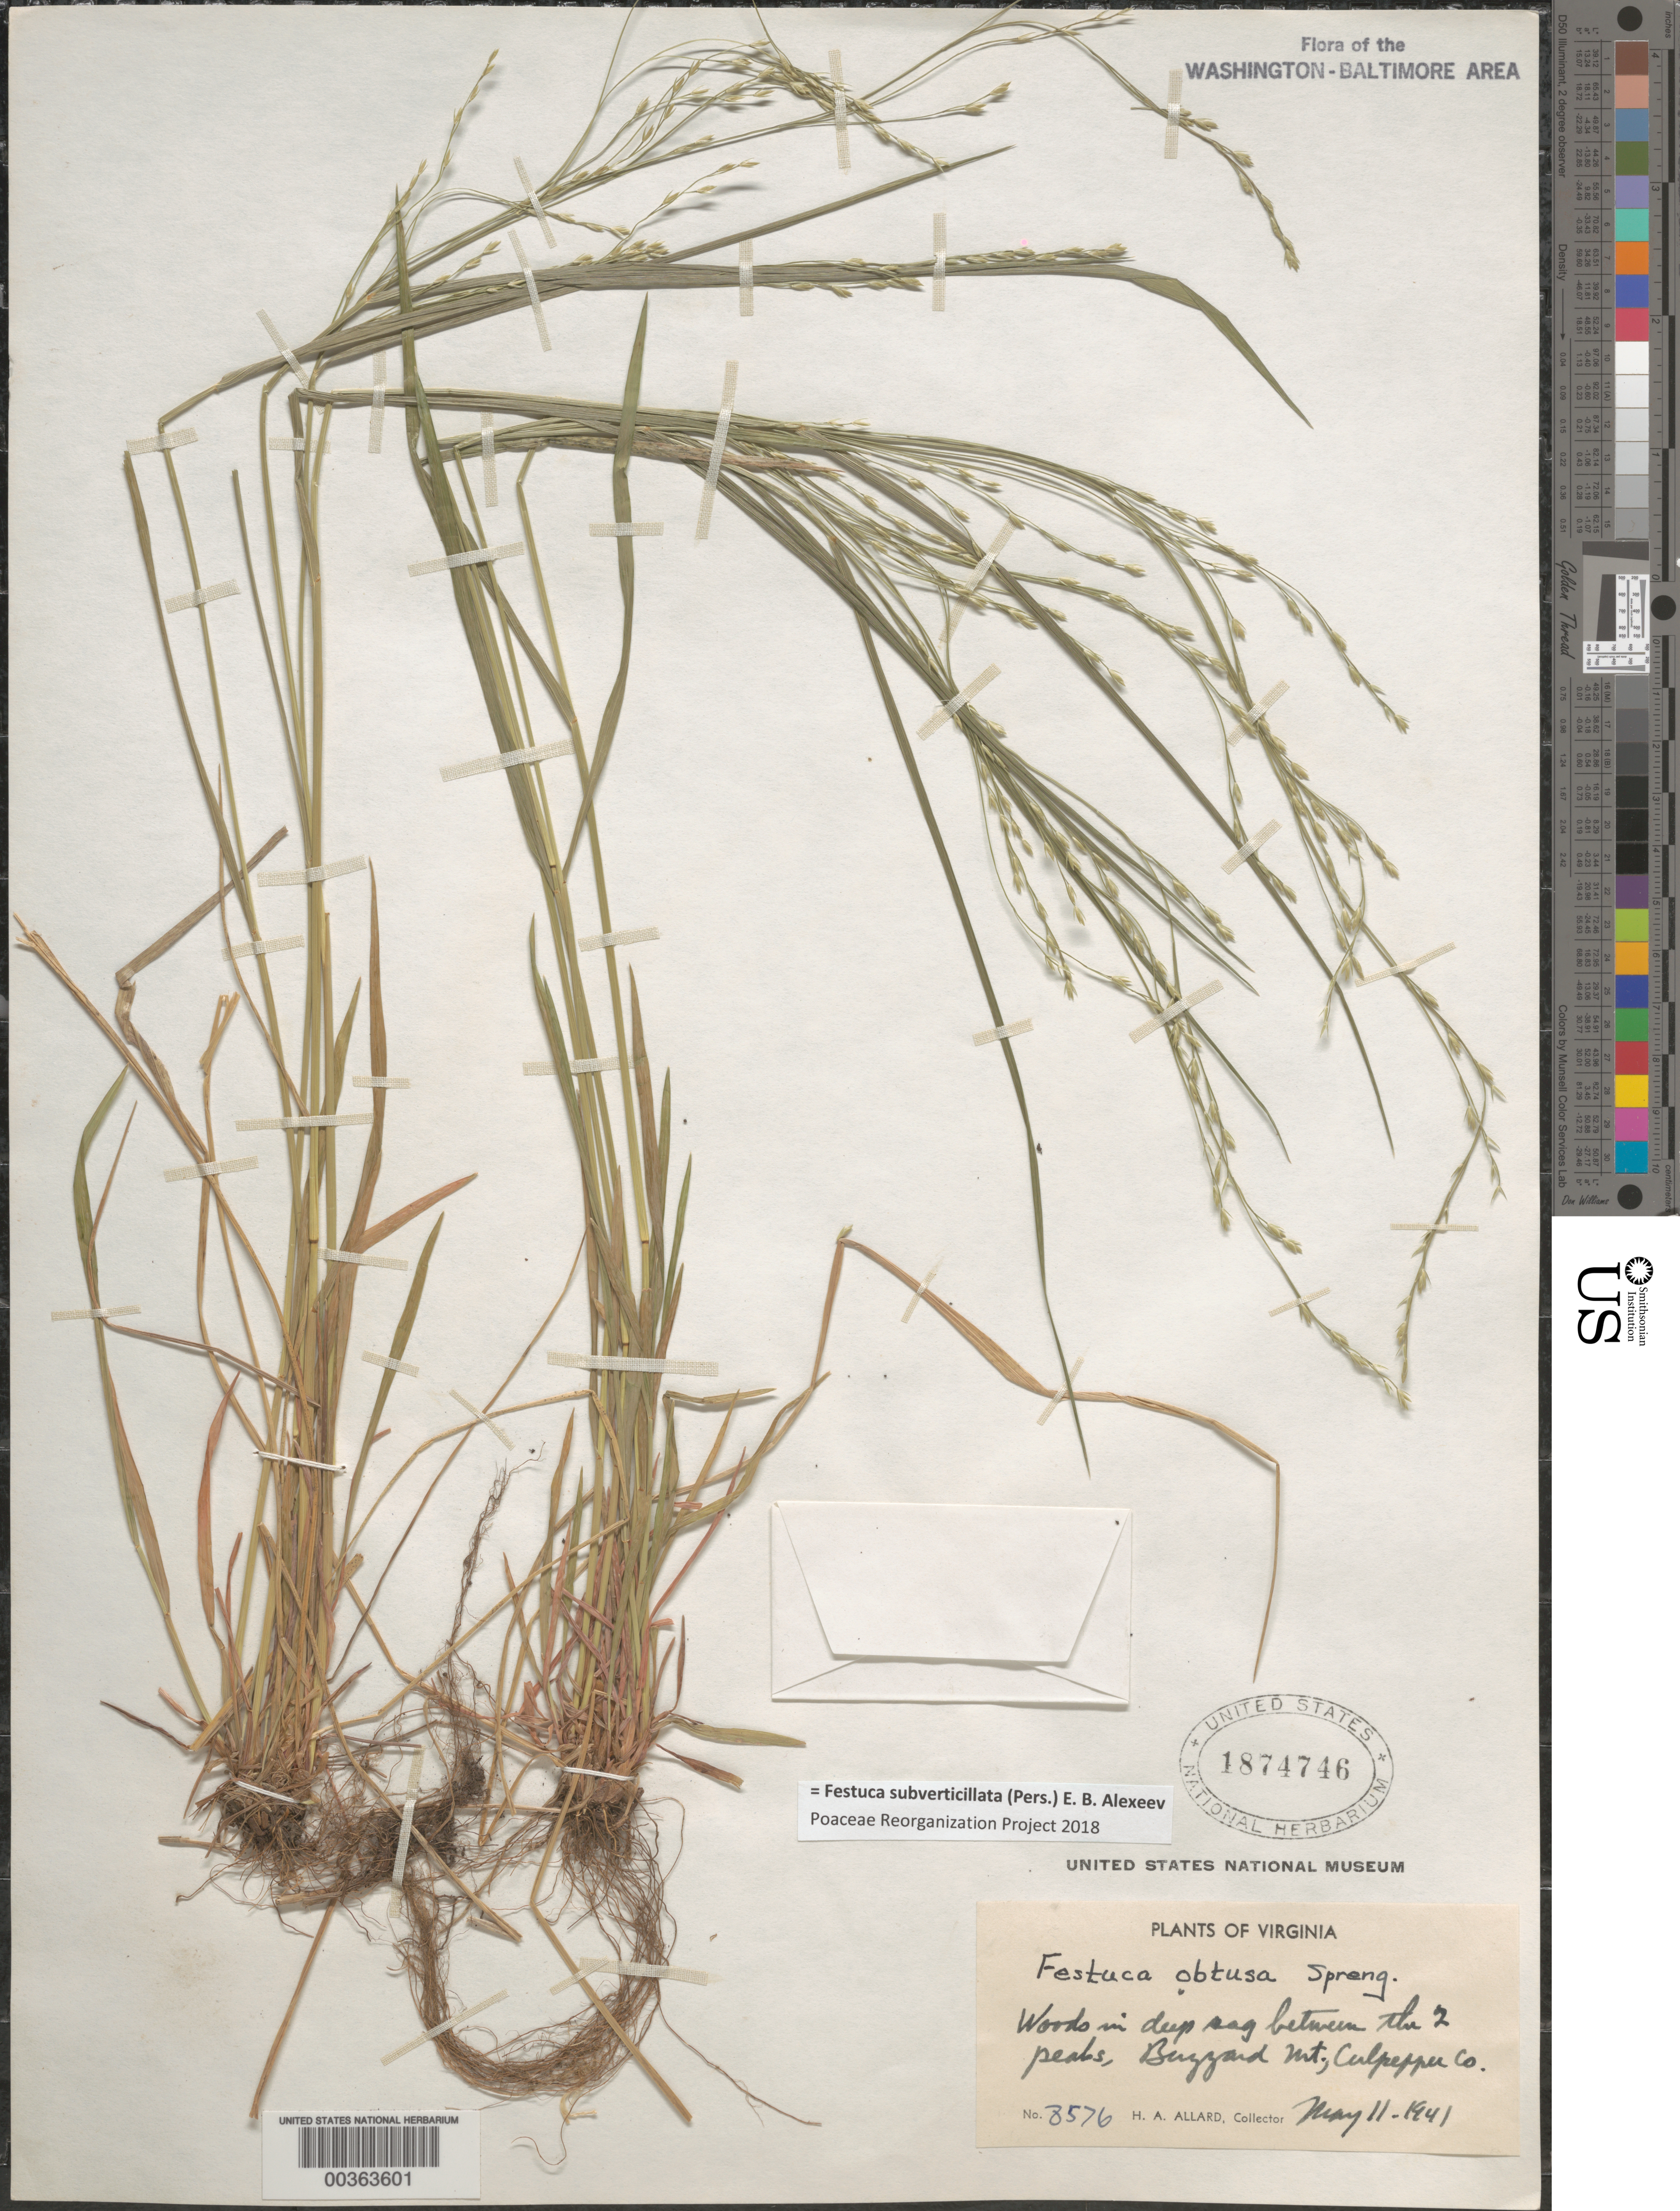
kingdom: Plantae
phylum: Tracheophyta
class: Liliopsida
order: Poales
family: Poaceae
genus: Festuca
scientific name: Festuca subverticillata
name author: (Pers.) E.B. Alexeev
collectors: H. A. Allard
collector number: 8576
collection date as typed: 11 May 1941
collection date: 1941-05-11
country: United States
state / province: Virginia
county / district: Culpeper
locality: Buzzard Mt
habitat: Woods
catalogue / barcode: US 1874746